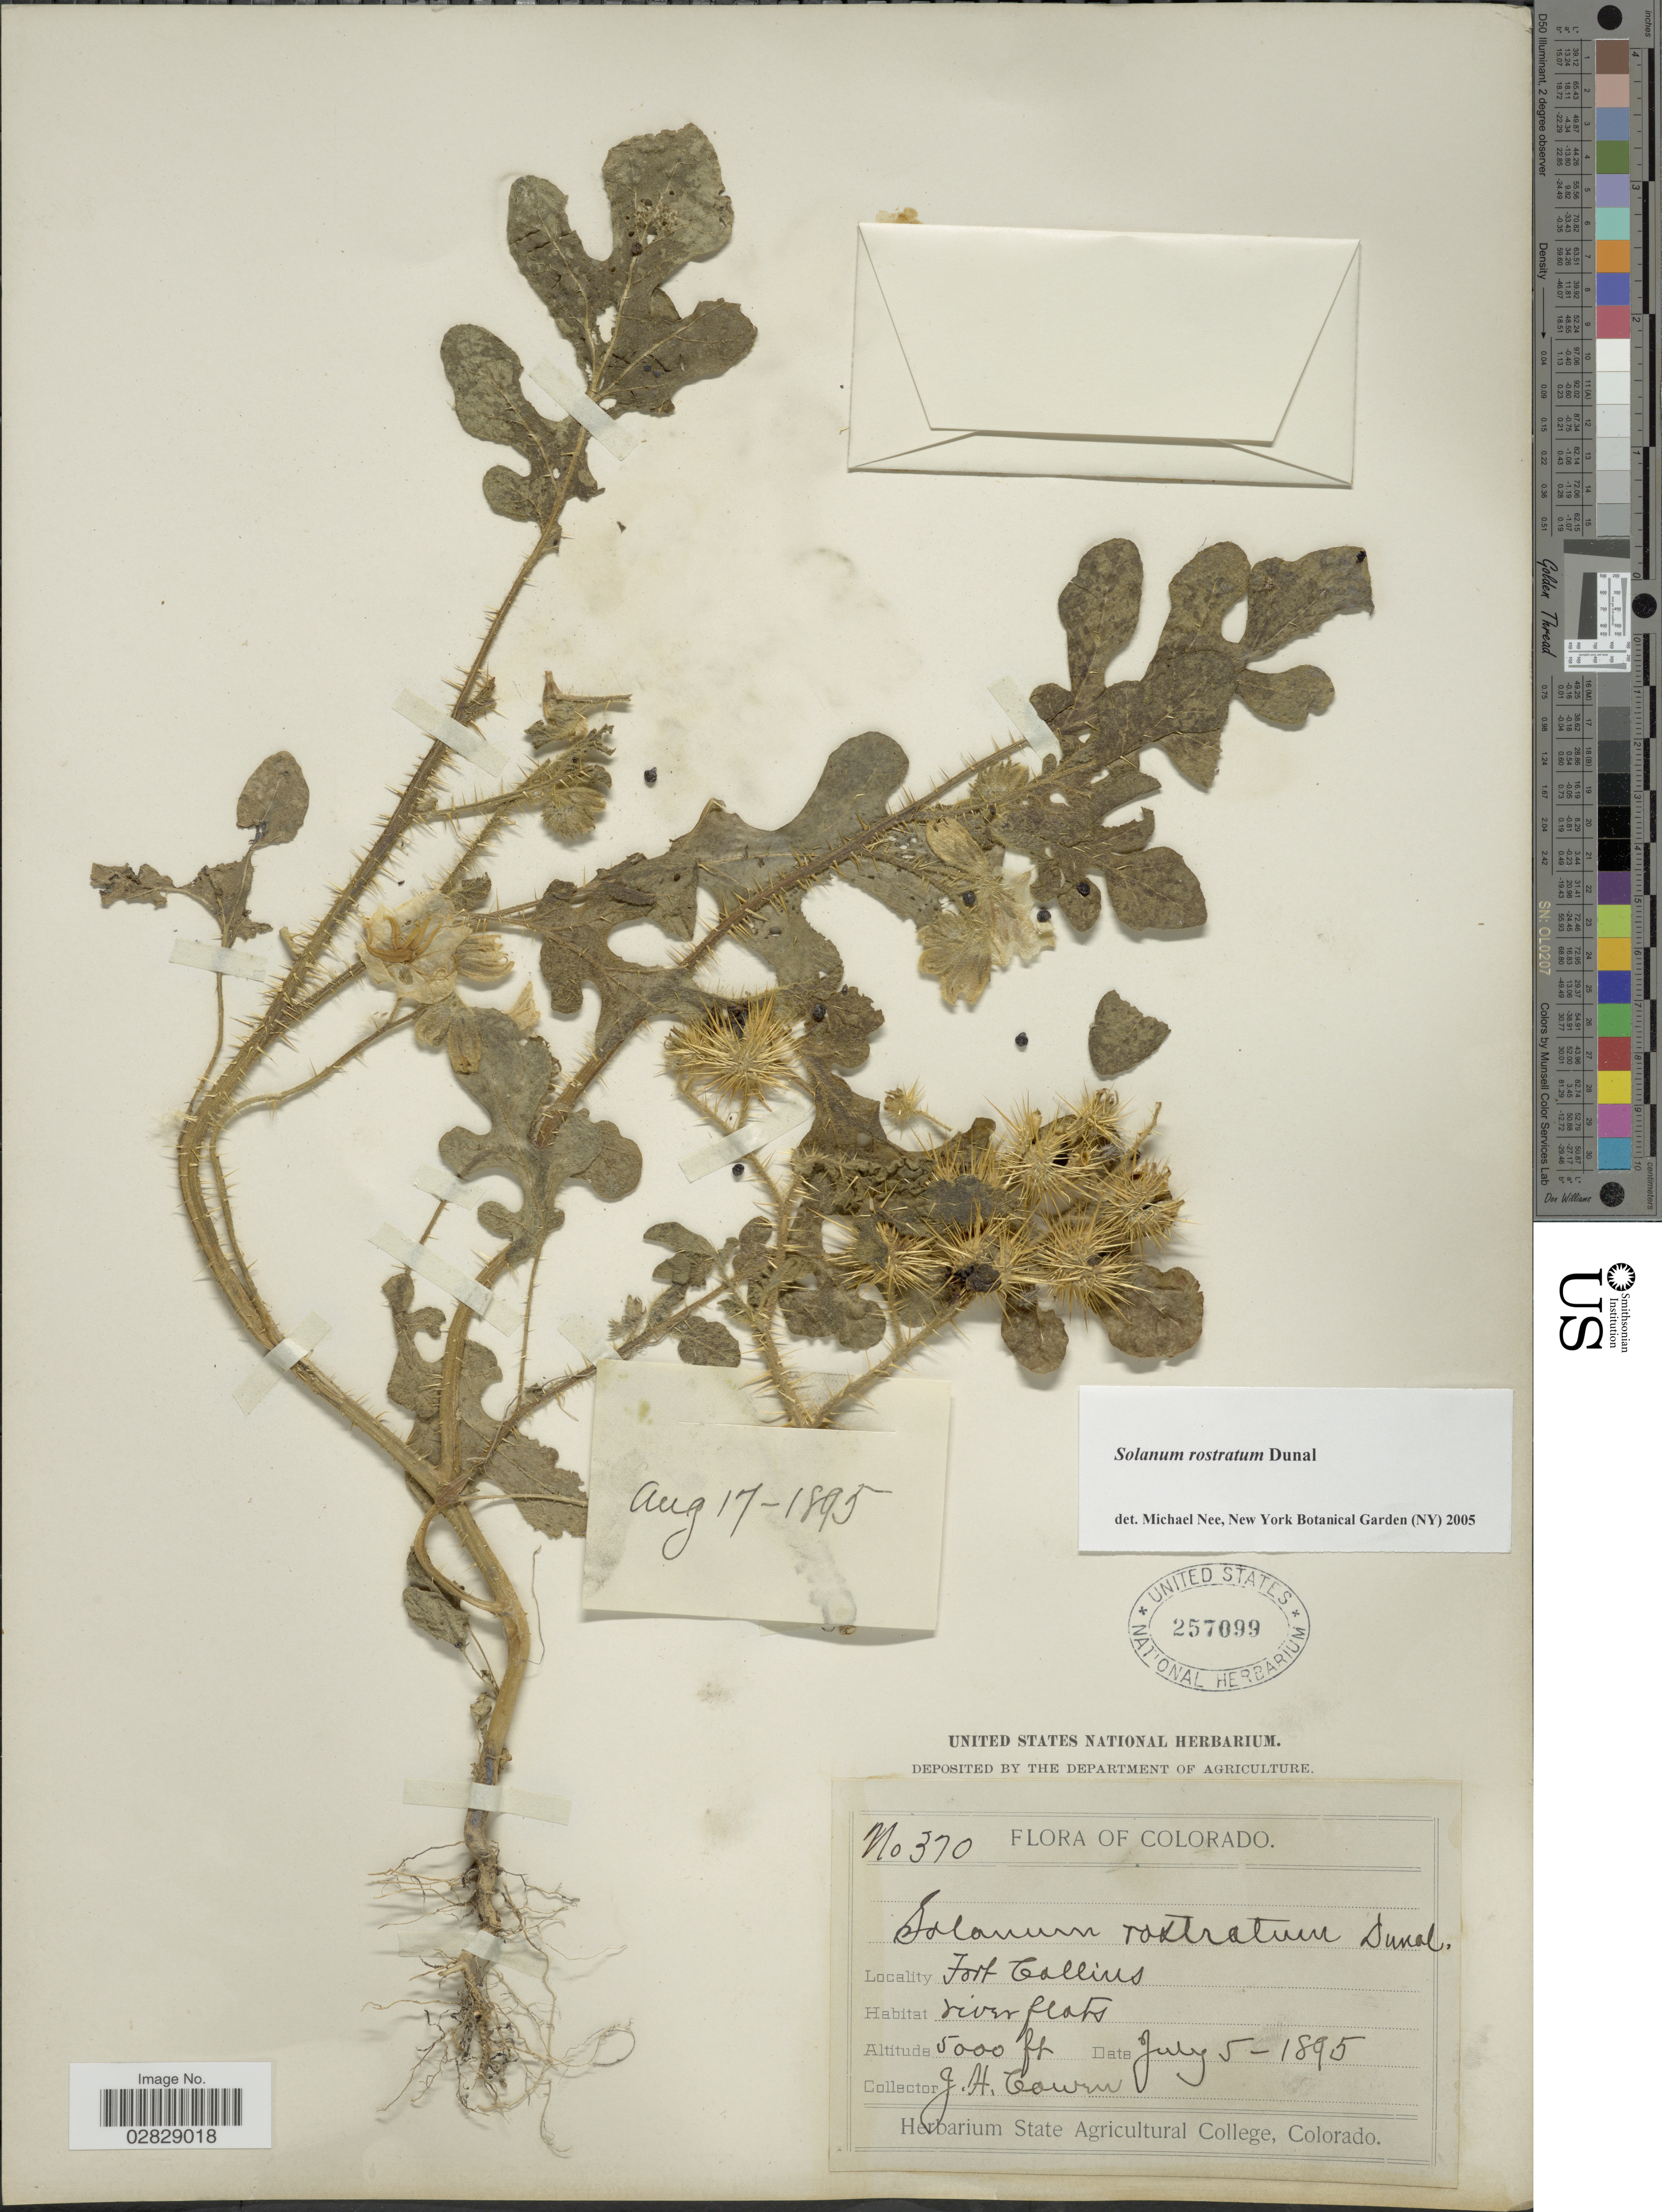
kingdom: Plantae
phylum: Tracheophyta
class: Magnoliopsida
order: Solanales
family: Solanaceae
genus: Solanum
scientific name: Solanum rostratum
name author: Dunal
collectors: J. H. Cowen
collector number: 370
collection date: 1895-07-05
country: United States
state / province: Colorado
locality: Fort Collins.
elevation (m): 1524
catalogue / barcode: US 257099